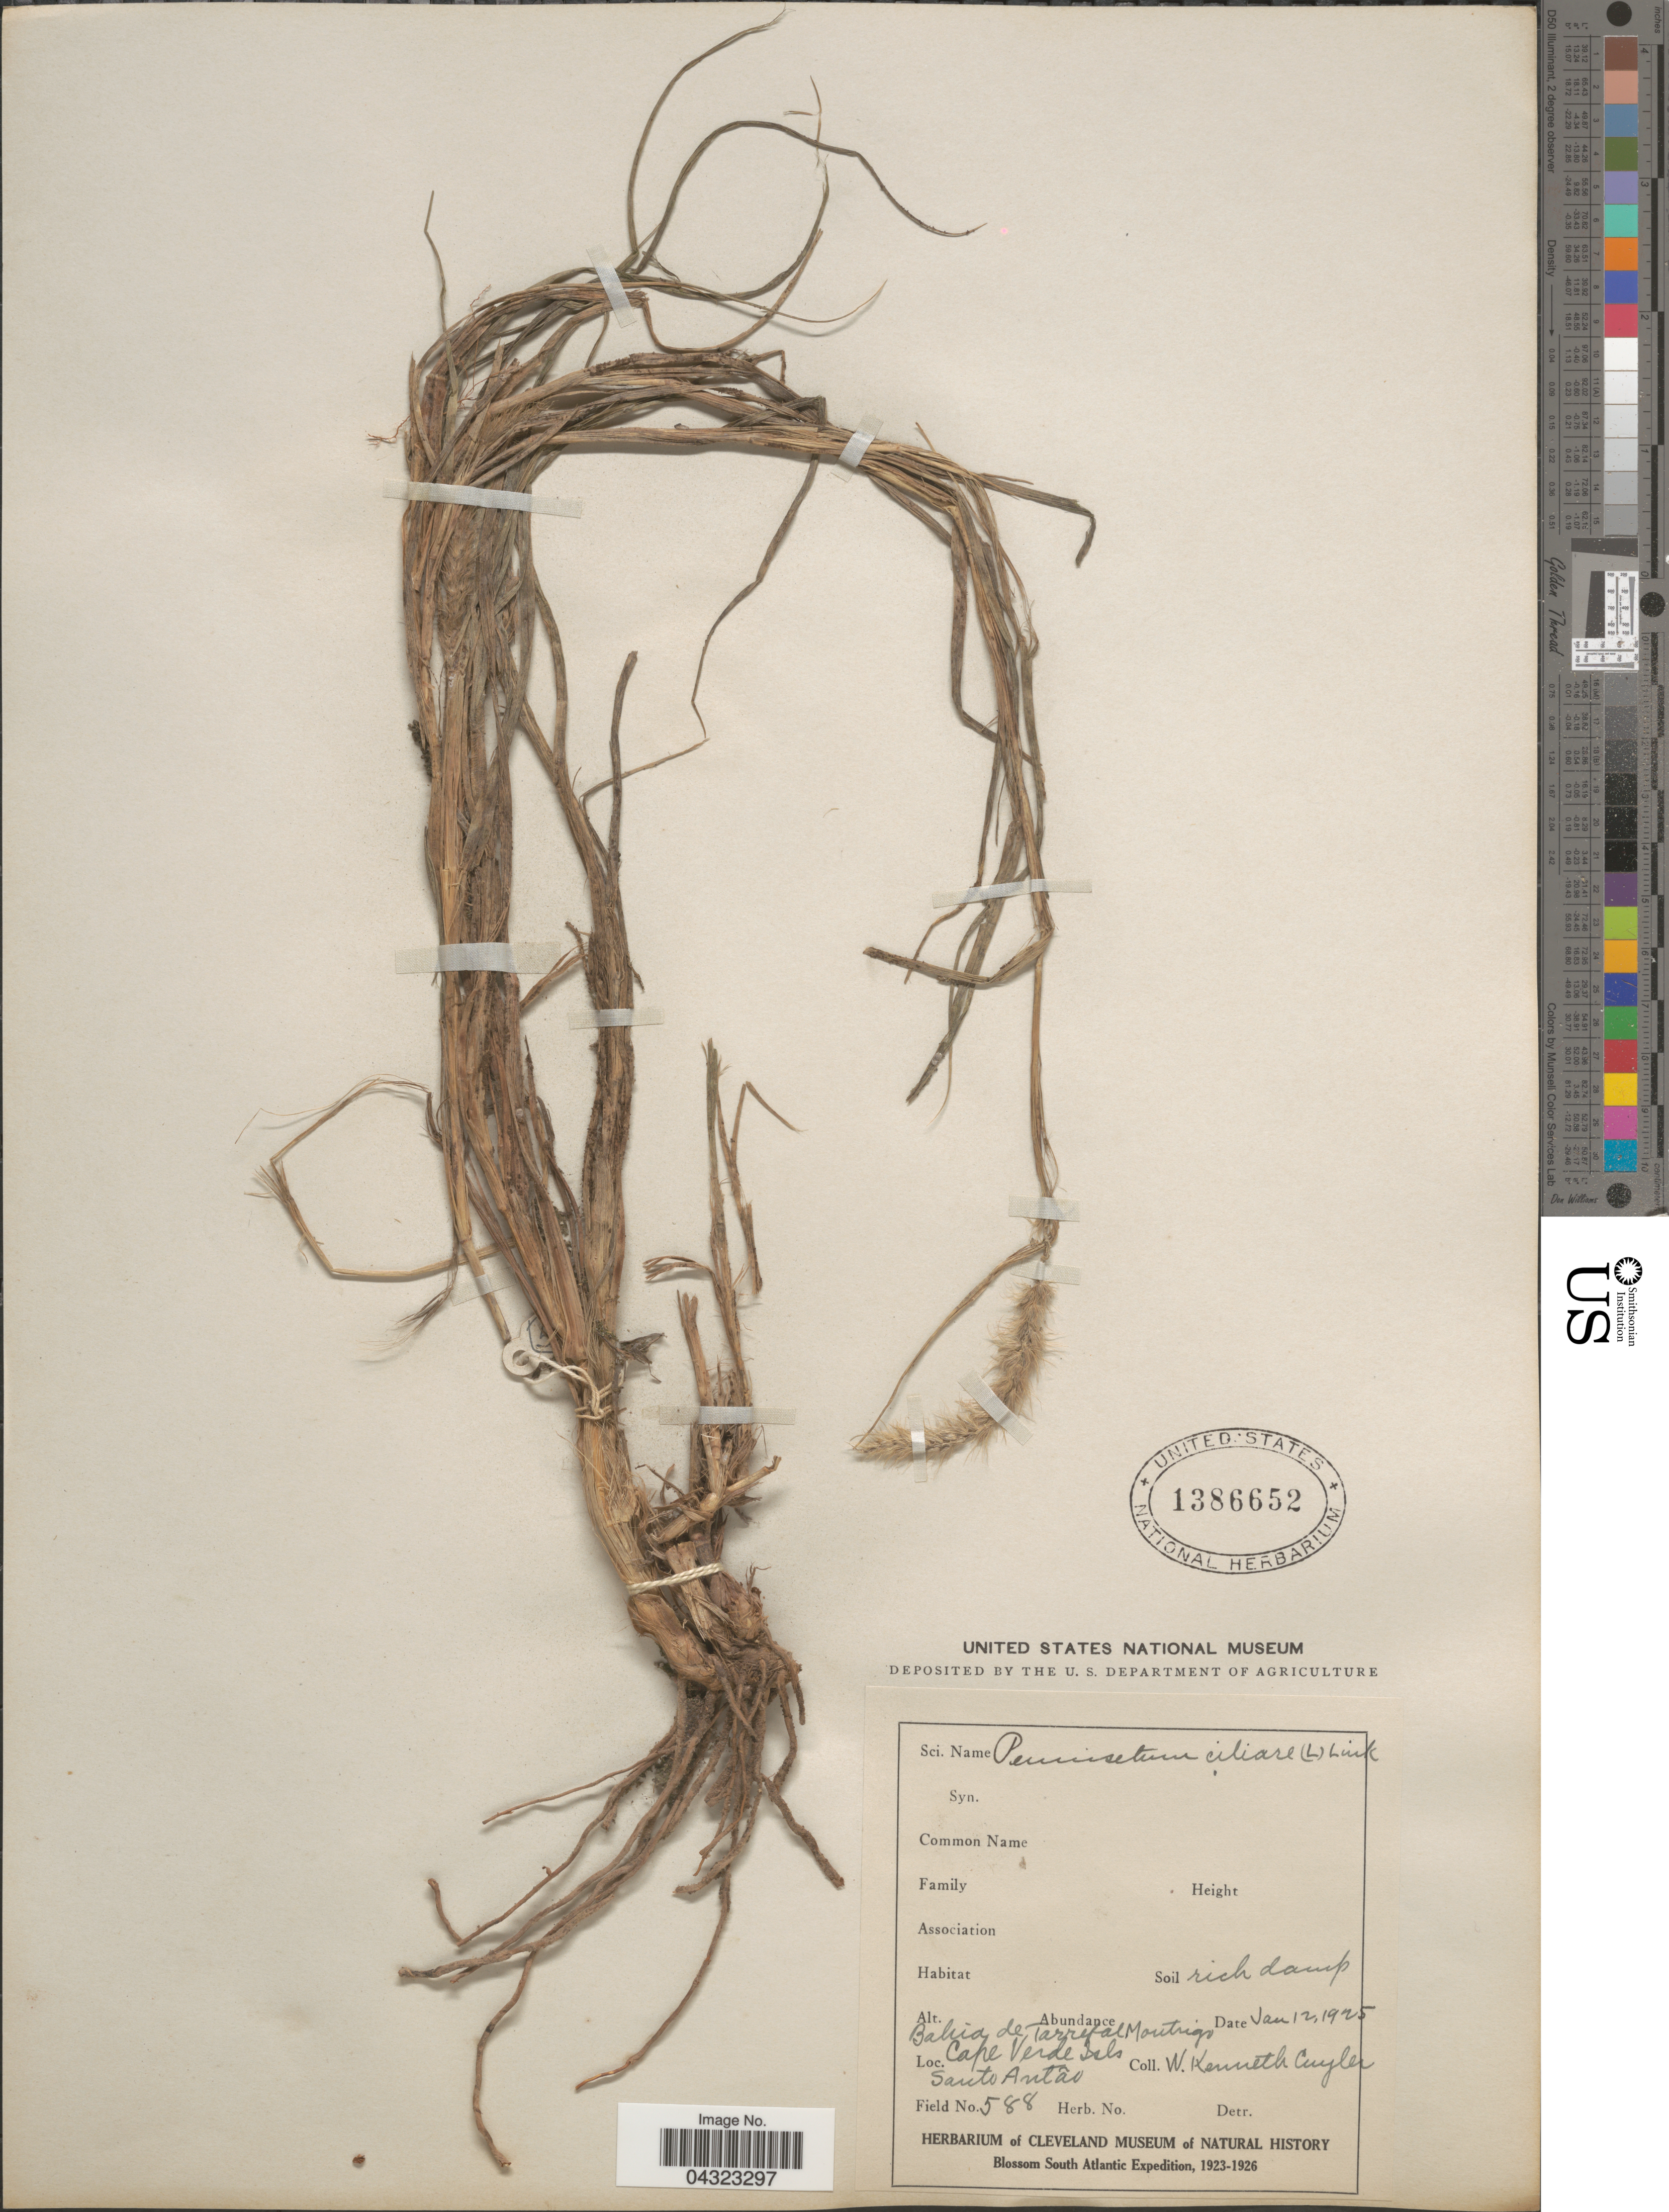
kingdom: Plantae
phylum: Tracheophyta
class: Liliopsida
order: Poales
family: Poaceae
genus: Cenchrus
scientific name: Cenchrus ciliaris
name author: L.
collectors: W. Cuyler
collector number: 588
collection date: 1925-01-12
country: Cape Verde Islands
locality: Bahia de Tarrefal Montrigo. Cape Verde Isls. Santo Antão. Blossom South Atlantic Expedition, 1923-26.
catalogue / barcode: US 1386652